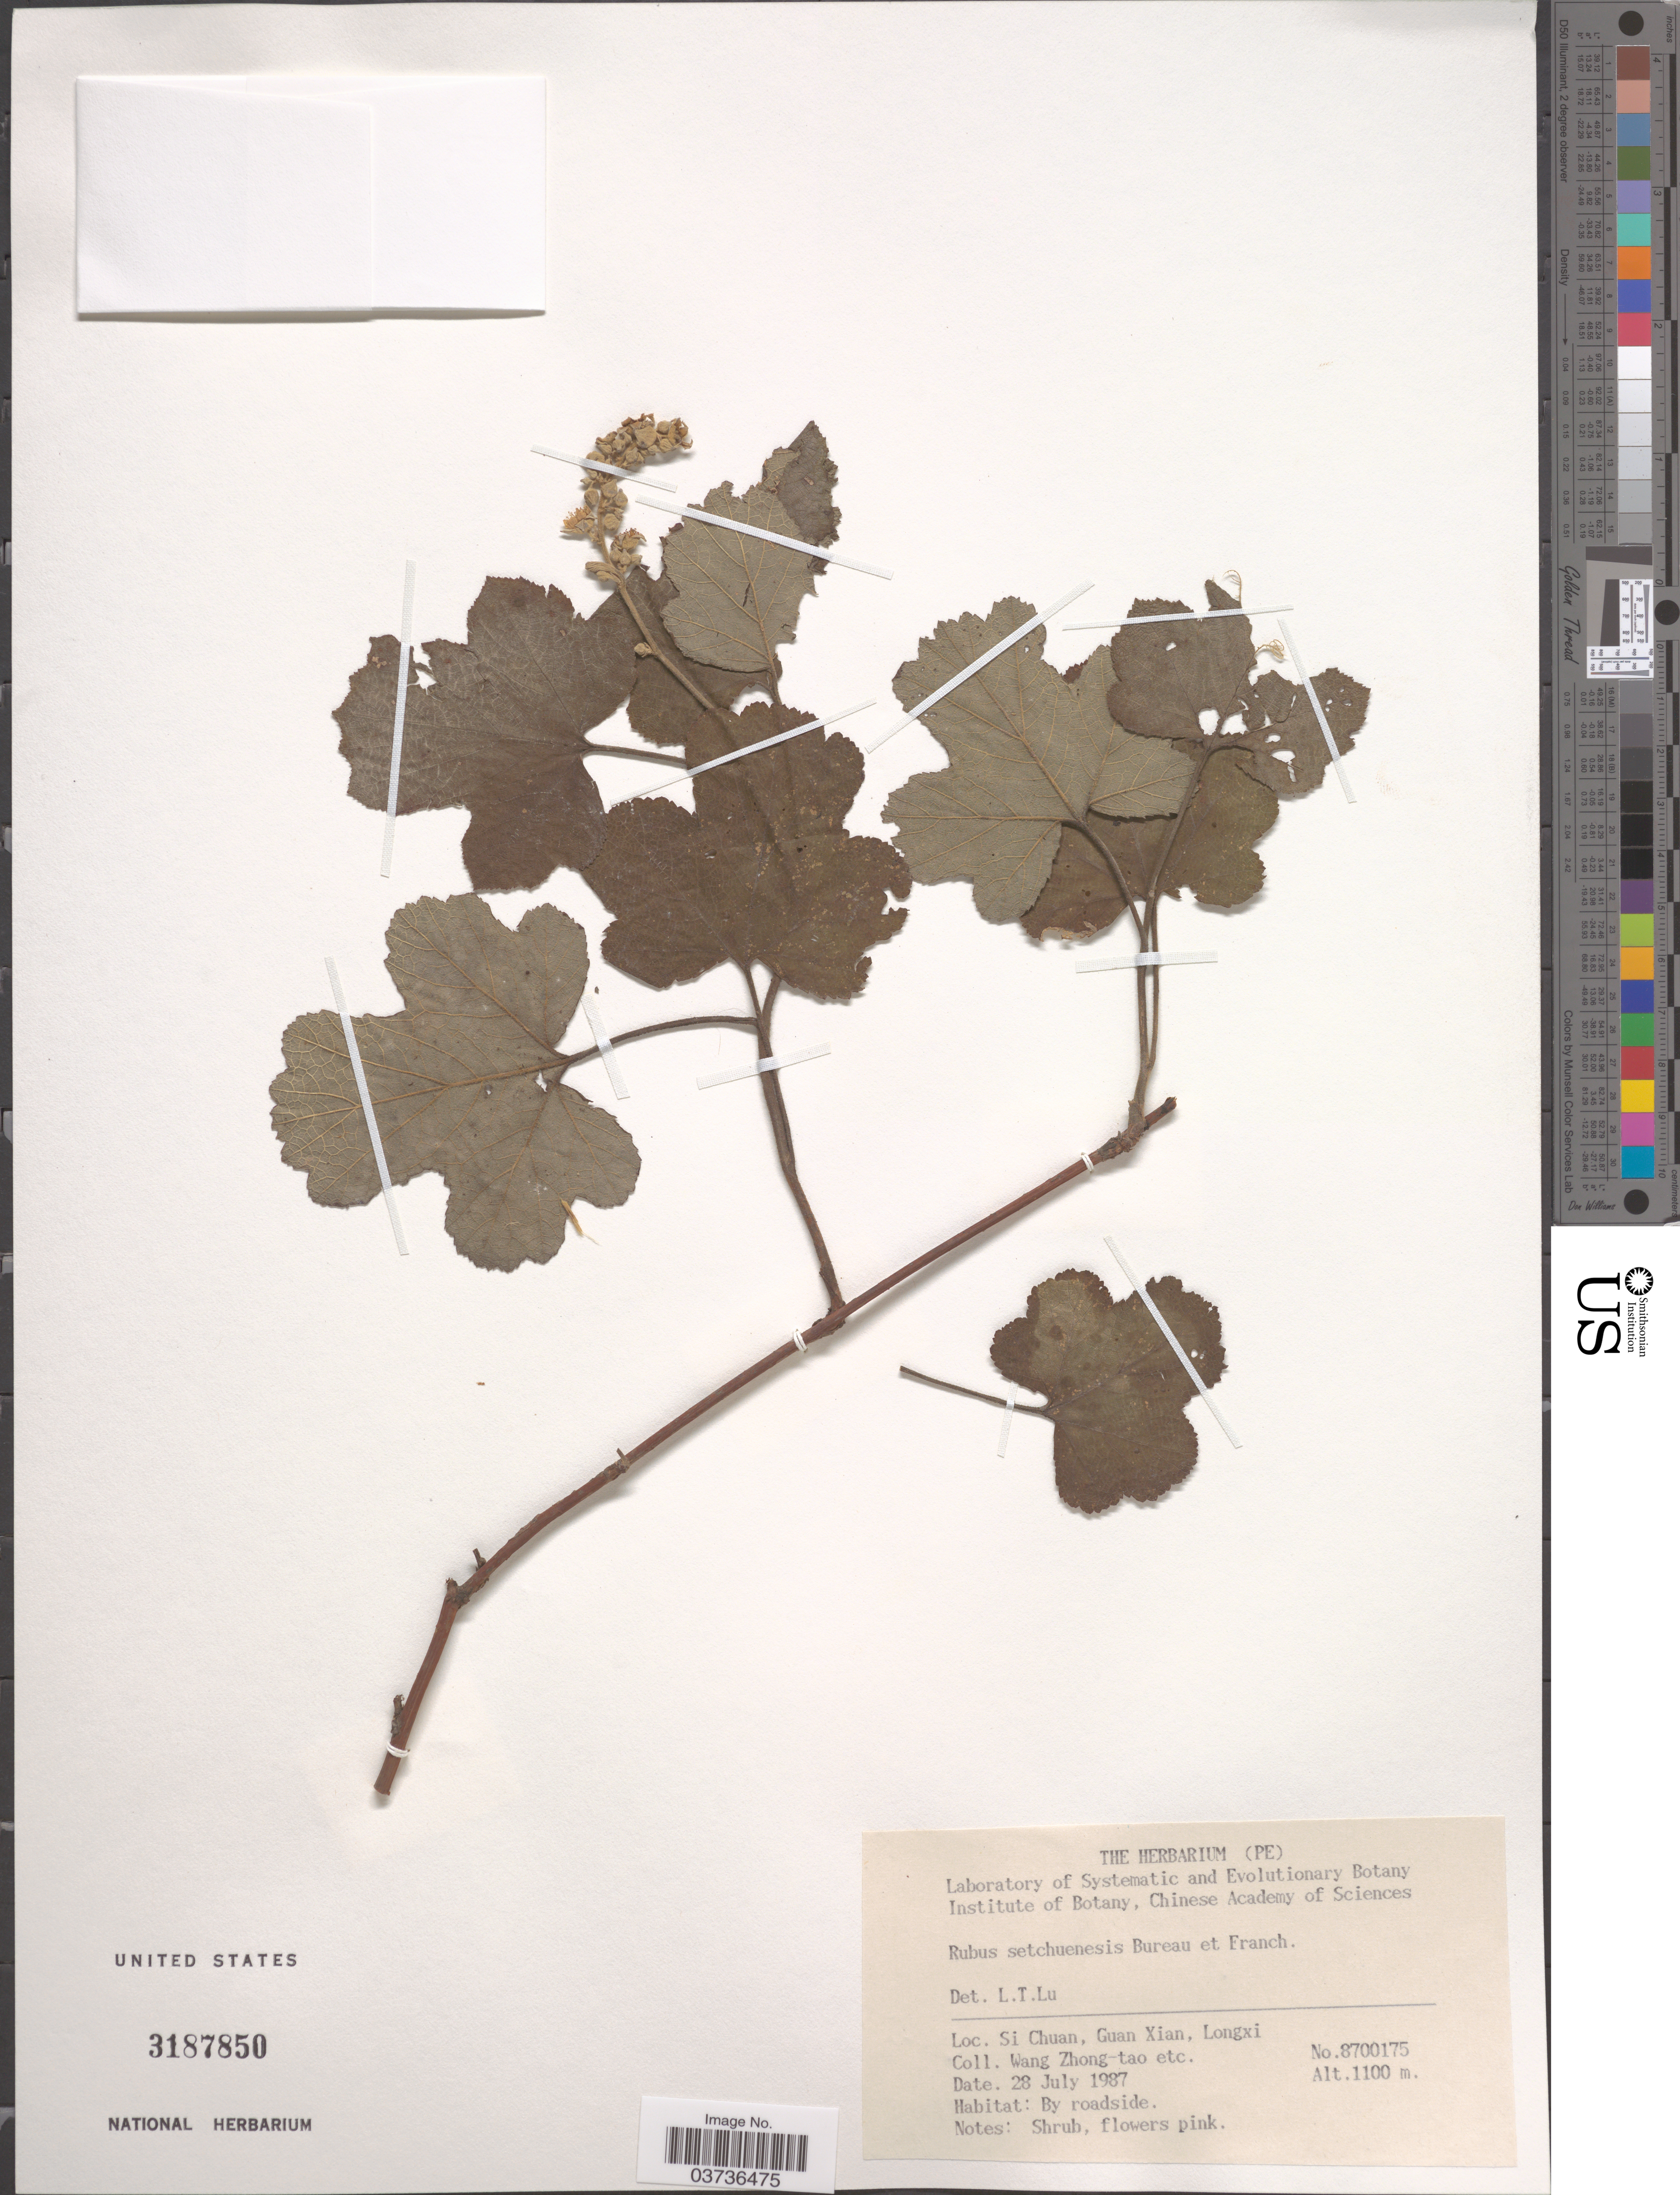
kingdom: Plantae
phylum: Tracheophyta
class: Magnoliopsida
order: Rosales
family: Rosaceae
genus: Rubus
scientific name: Rubus setchuenensis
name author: Bureau & Franch.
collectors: W. Zhong-Tao & et al.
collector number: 8700175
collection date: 1987-07-28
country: China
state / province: Sichuan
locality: Si Chuan, Guan Xian, Longxi.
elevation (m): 1100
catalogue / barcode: US 3187850